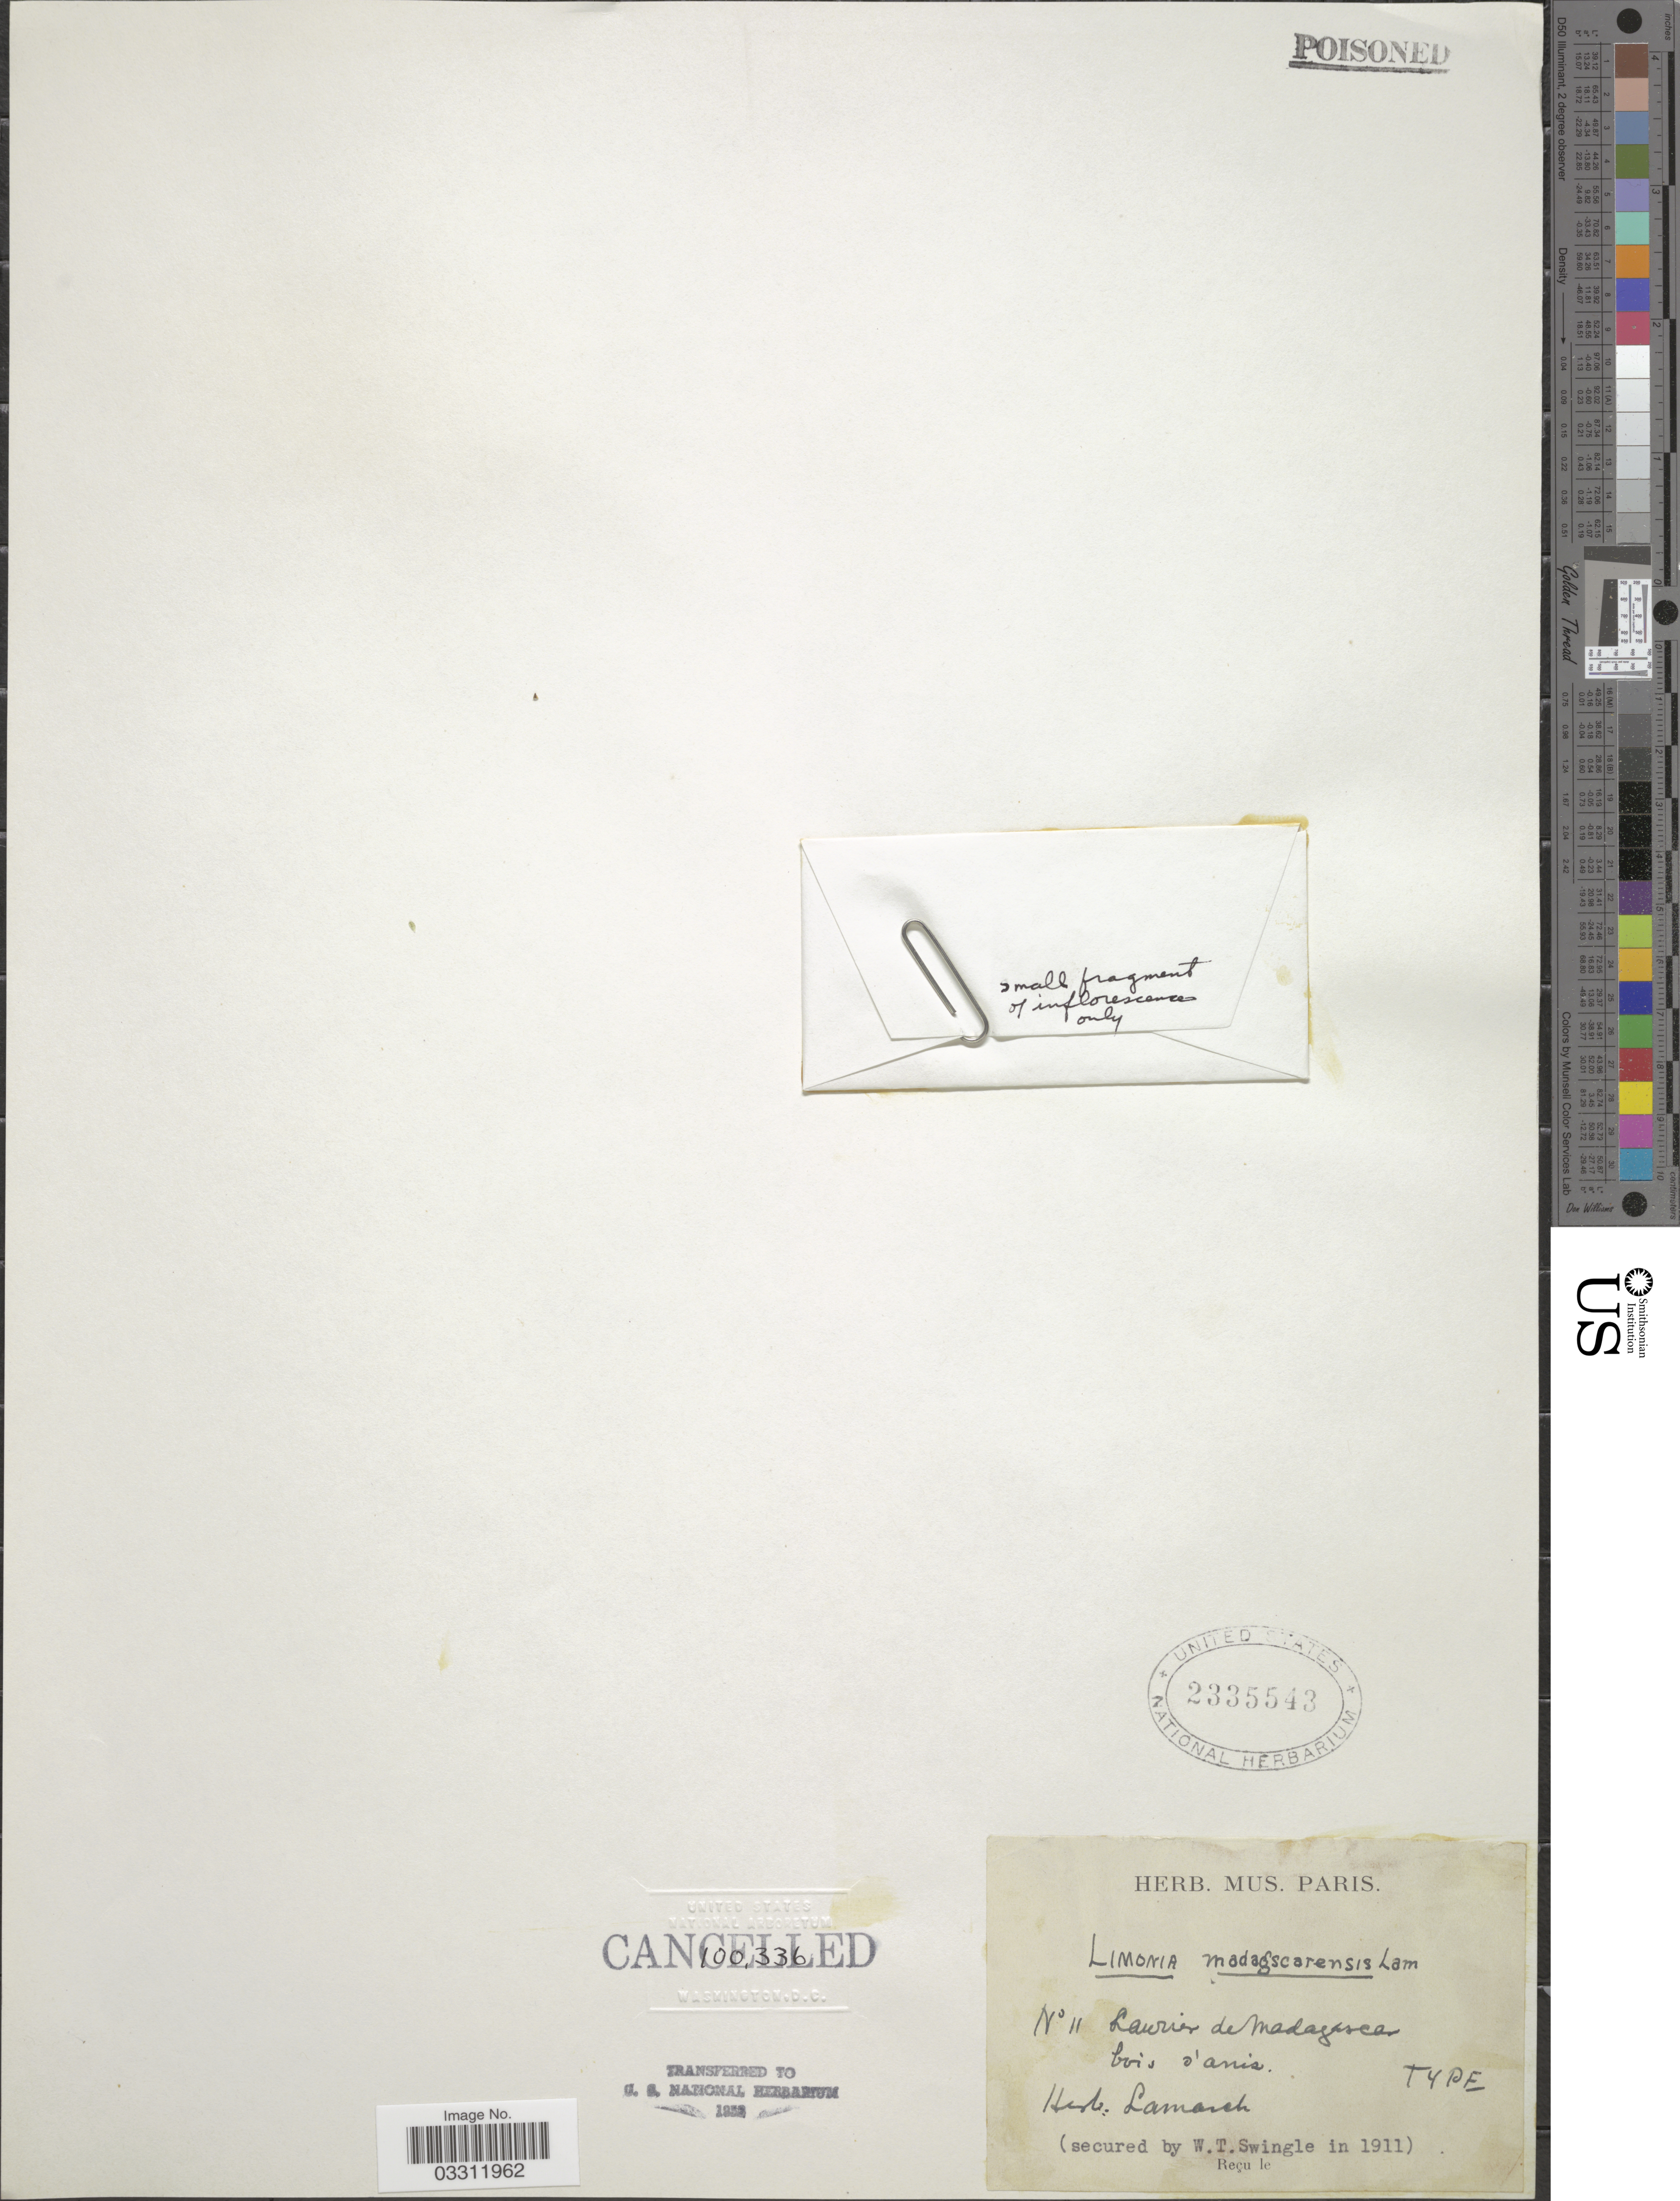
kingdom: Plantae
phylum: Tracheophyta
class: Magnoliopsida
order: Sapindales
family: Rutaceae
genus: Limonia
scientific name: Limonia madagascariensis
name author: Lam.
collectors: ex herb. Mus. Paris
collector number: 11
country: Madagascar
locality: Laurier de Madagascar bois d'anis.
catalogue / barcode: US 2335543